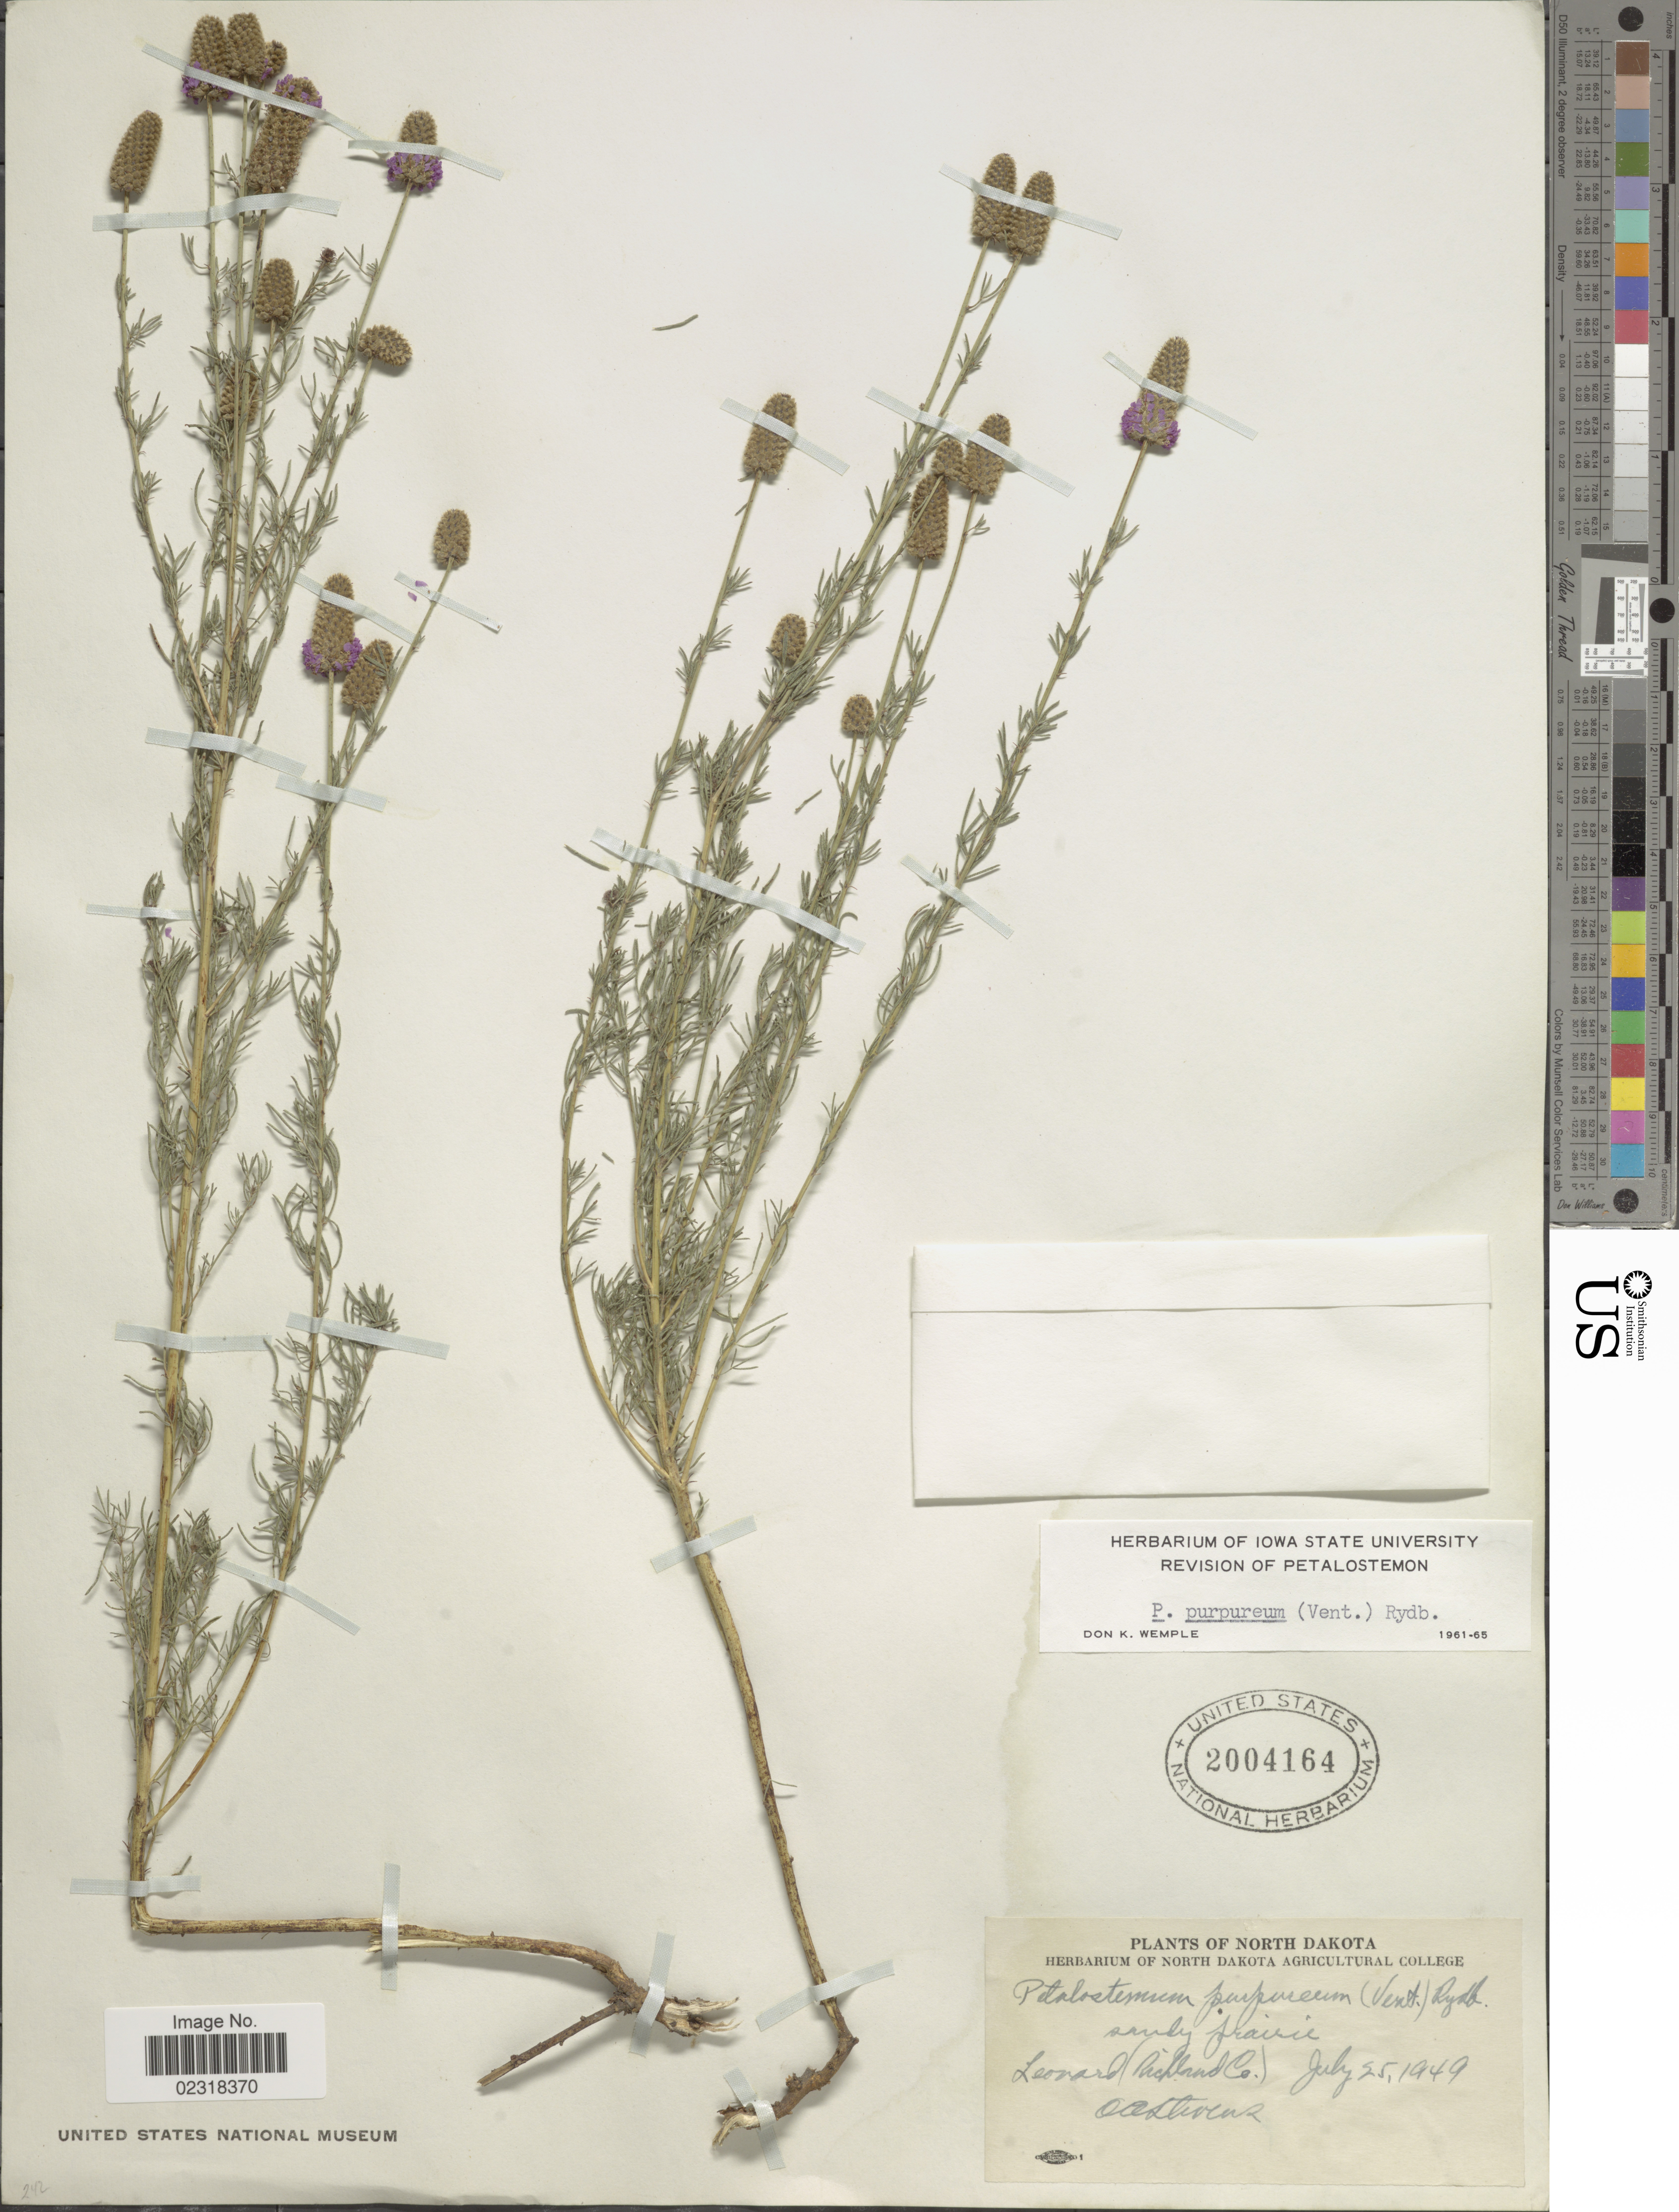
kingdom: Plantae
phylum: Tracheophyta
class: Magnoliopsida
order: Fabales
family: Fabaceae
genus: Dalea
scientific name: Dalea purpurea var. purpurea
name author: Vent.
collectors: O. A. Stevens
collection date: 1949-07-25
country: United States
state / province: North Dakota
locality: Leonard (Richland Co)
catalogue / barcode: US 2004164